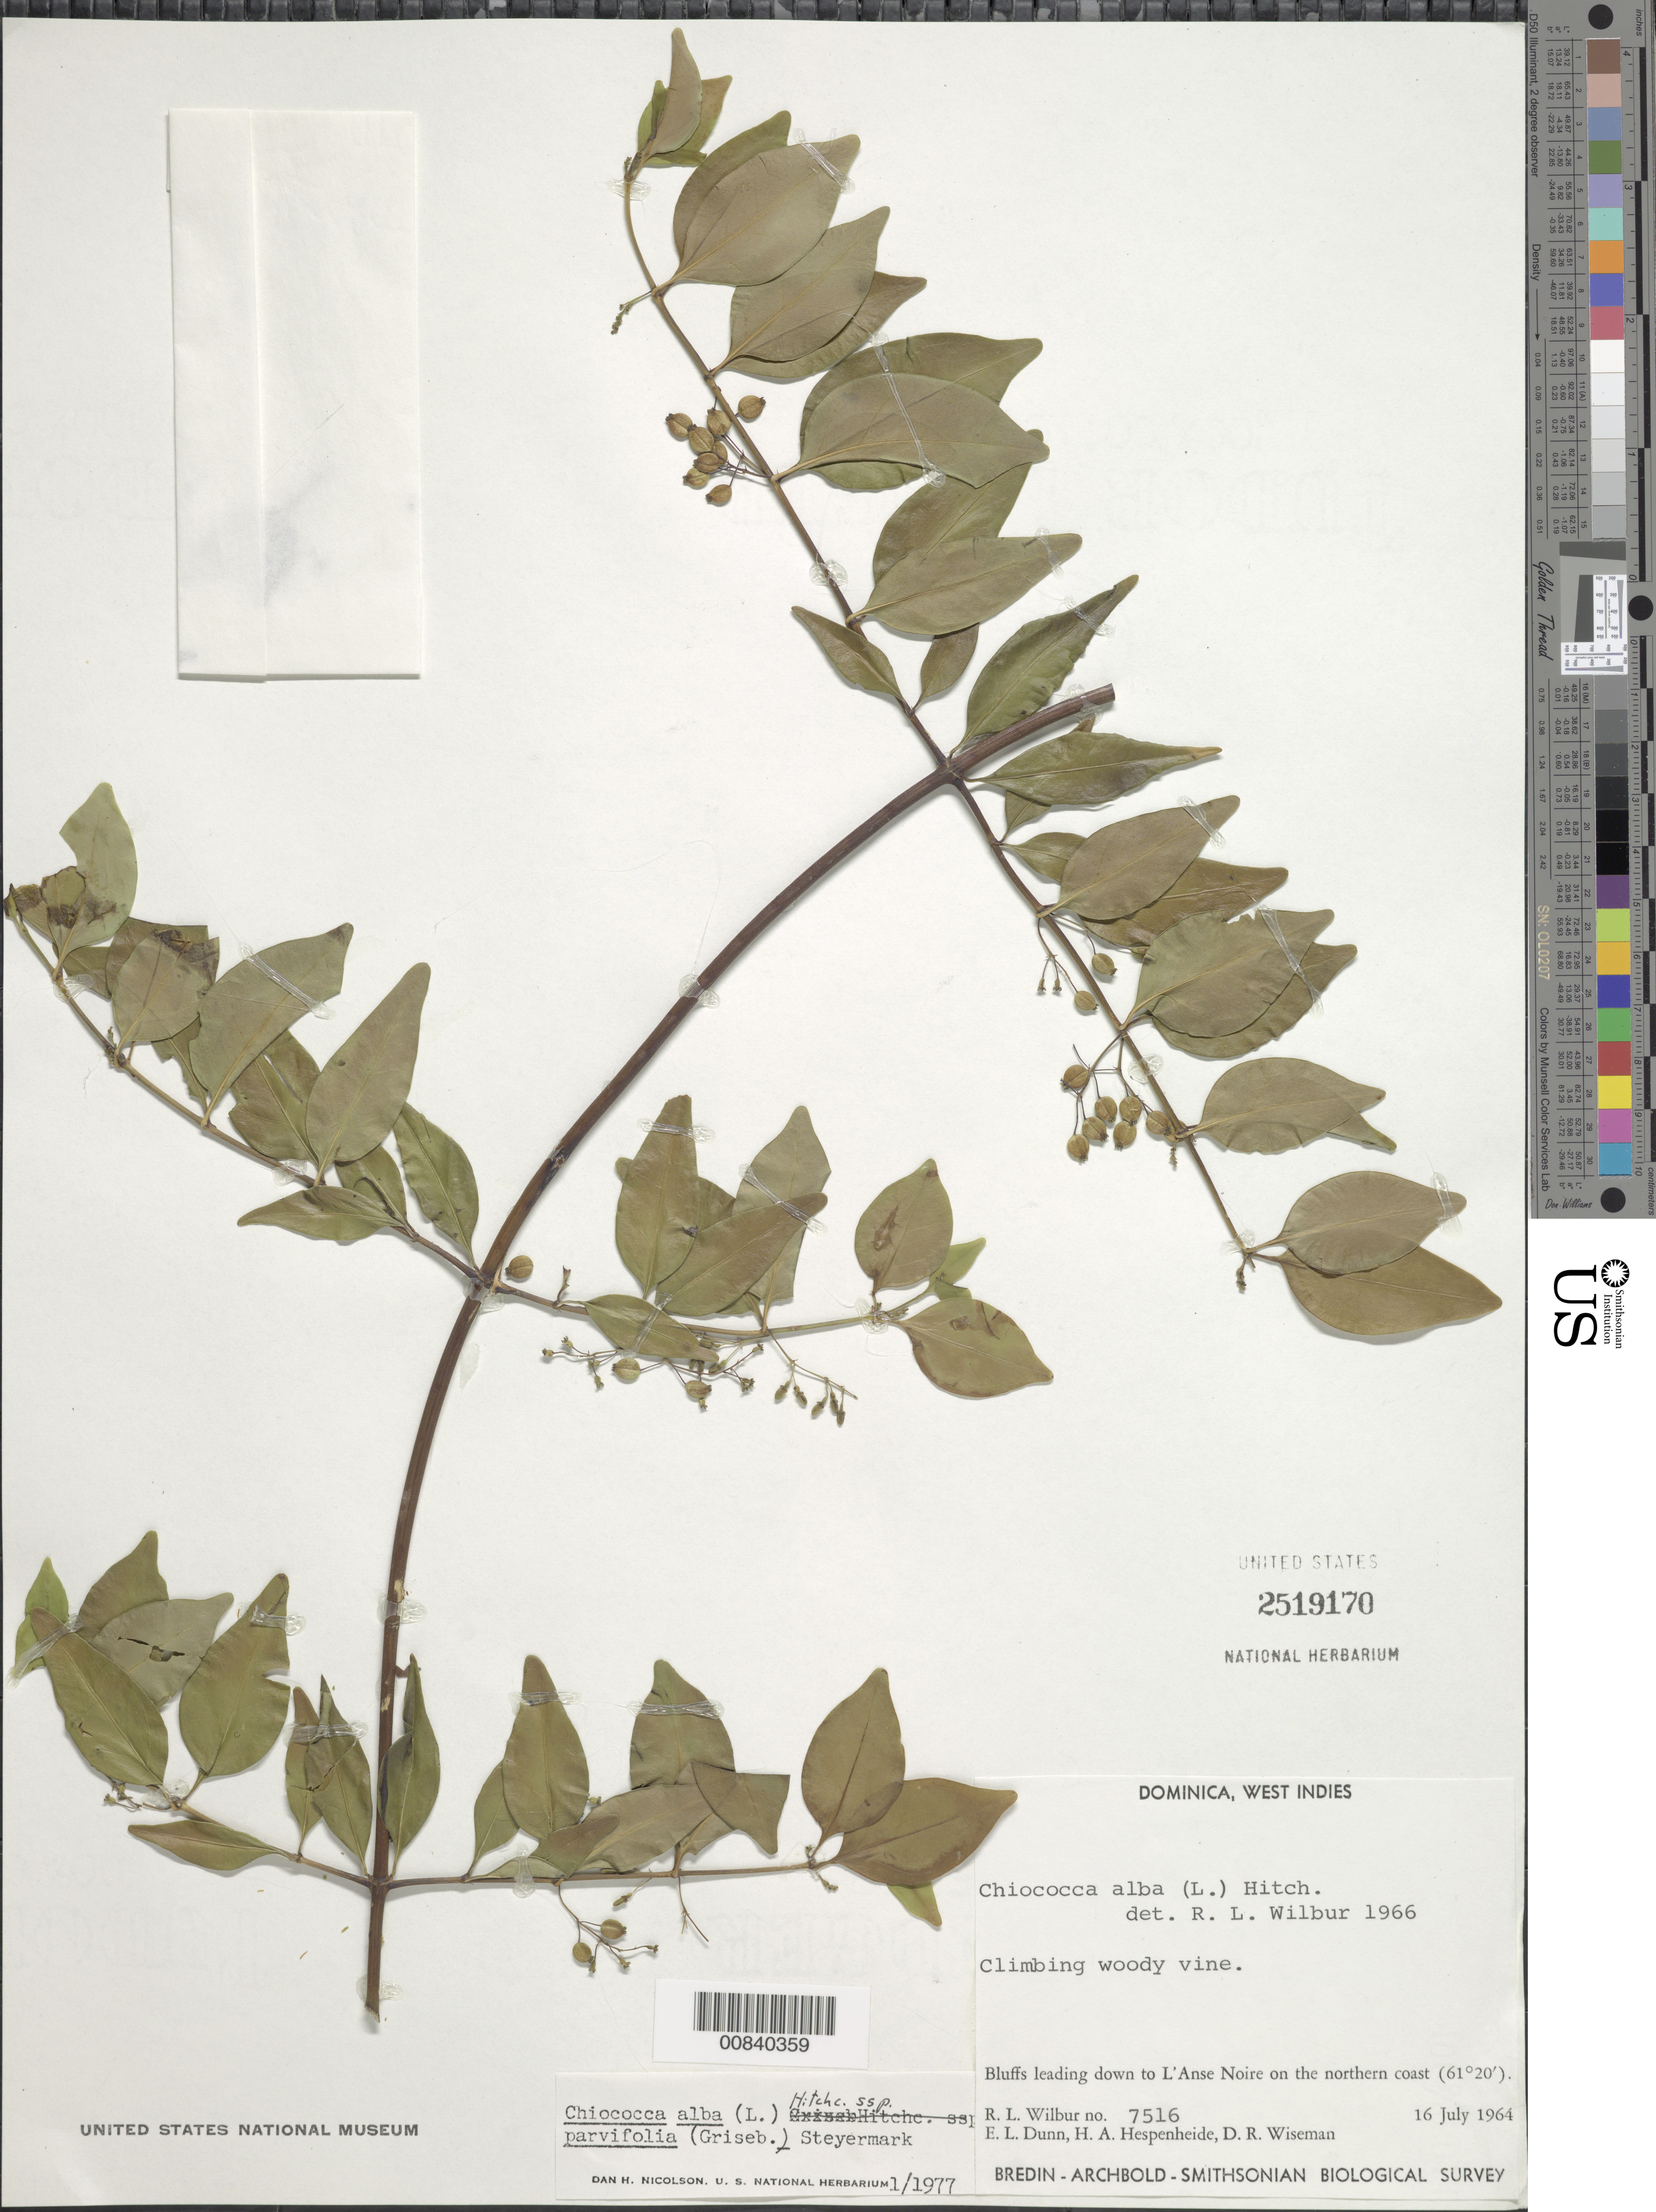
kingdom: Plantae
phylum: Tracheophyta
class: Magnoliopsida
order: Gentianales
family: Rubiaceae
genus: Chiococca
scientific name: Chiococca alba subsp. alba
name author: (L.) Hitchc.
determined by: Nicolson, Dan H.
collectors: R. L. Wilbur, E. Dunn, H. A. Hespenheide & D. R. Wiseman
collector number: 7516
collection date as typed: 16 Jul 1964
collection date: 1964-07-16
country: Dominica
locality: Bluffs leading down to L'Anse Noire on the northern coast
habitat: Coastal bluffs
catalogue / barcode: US 2519170